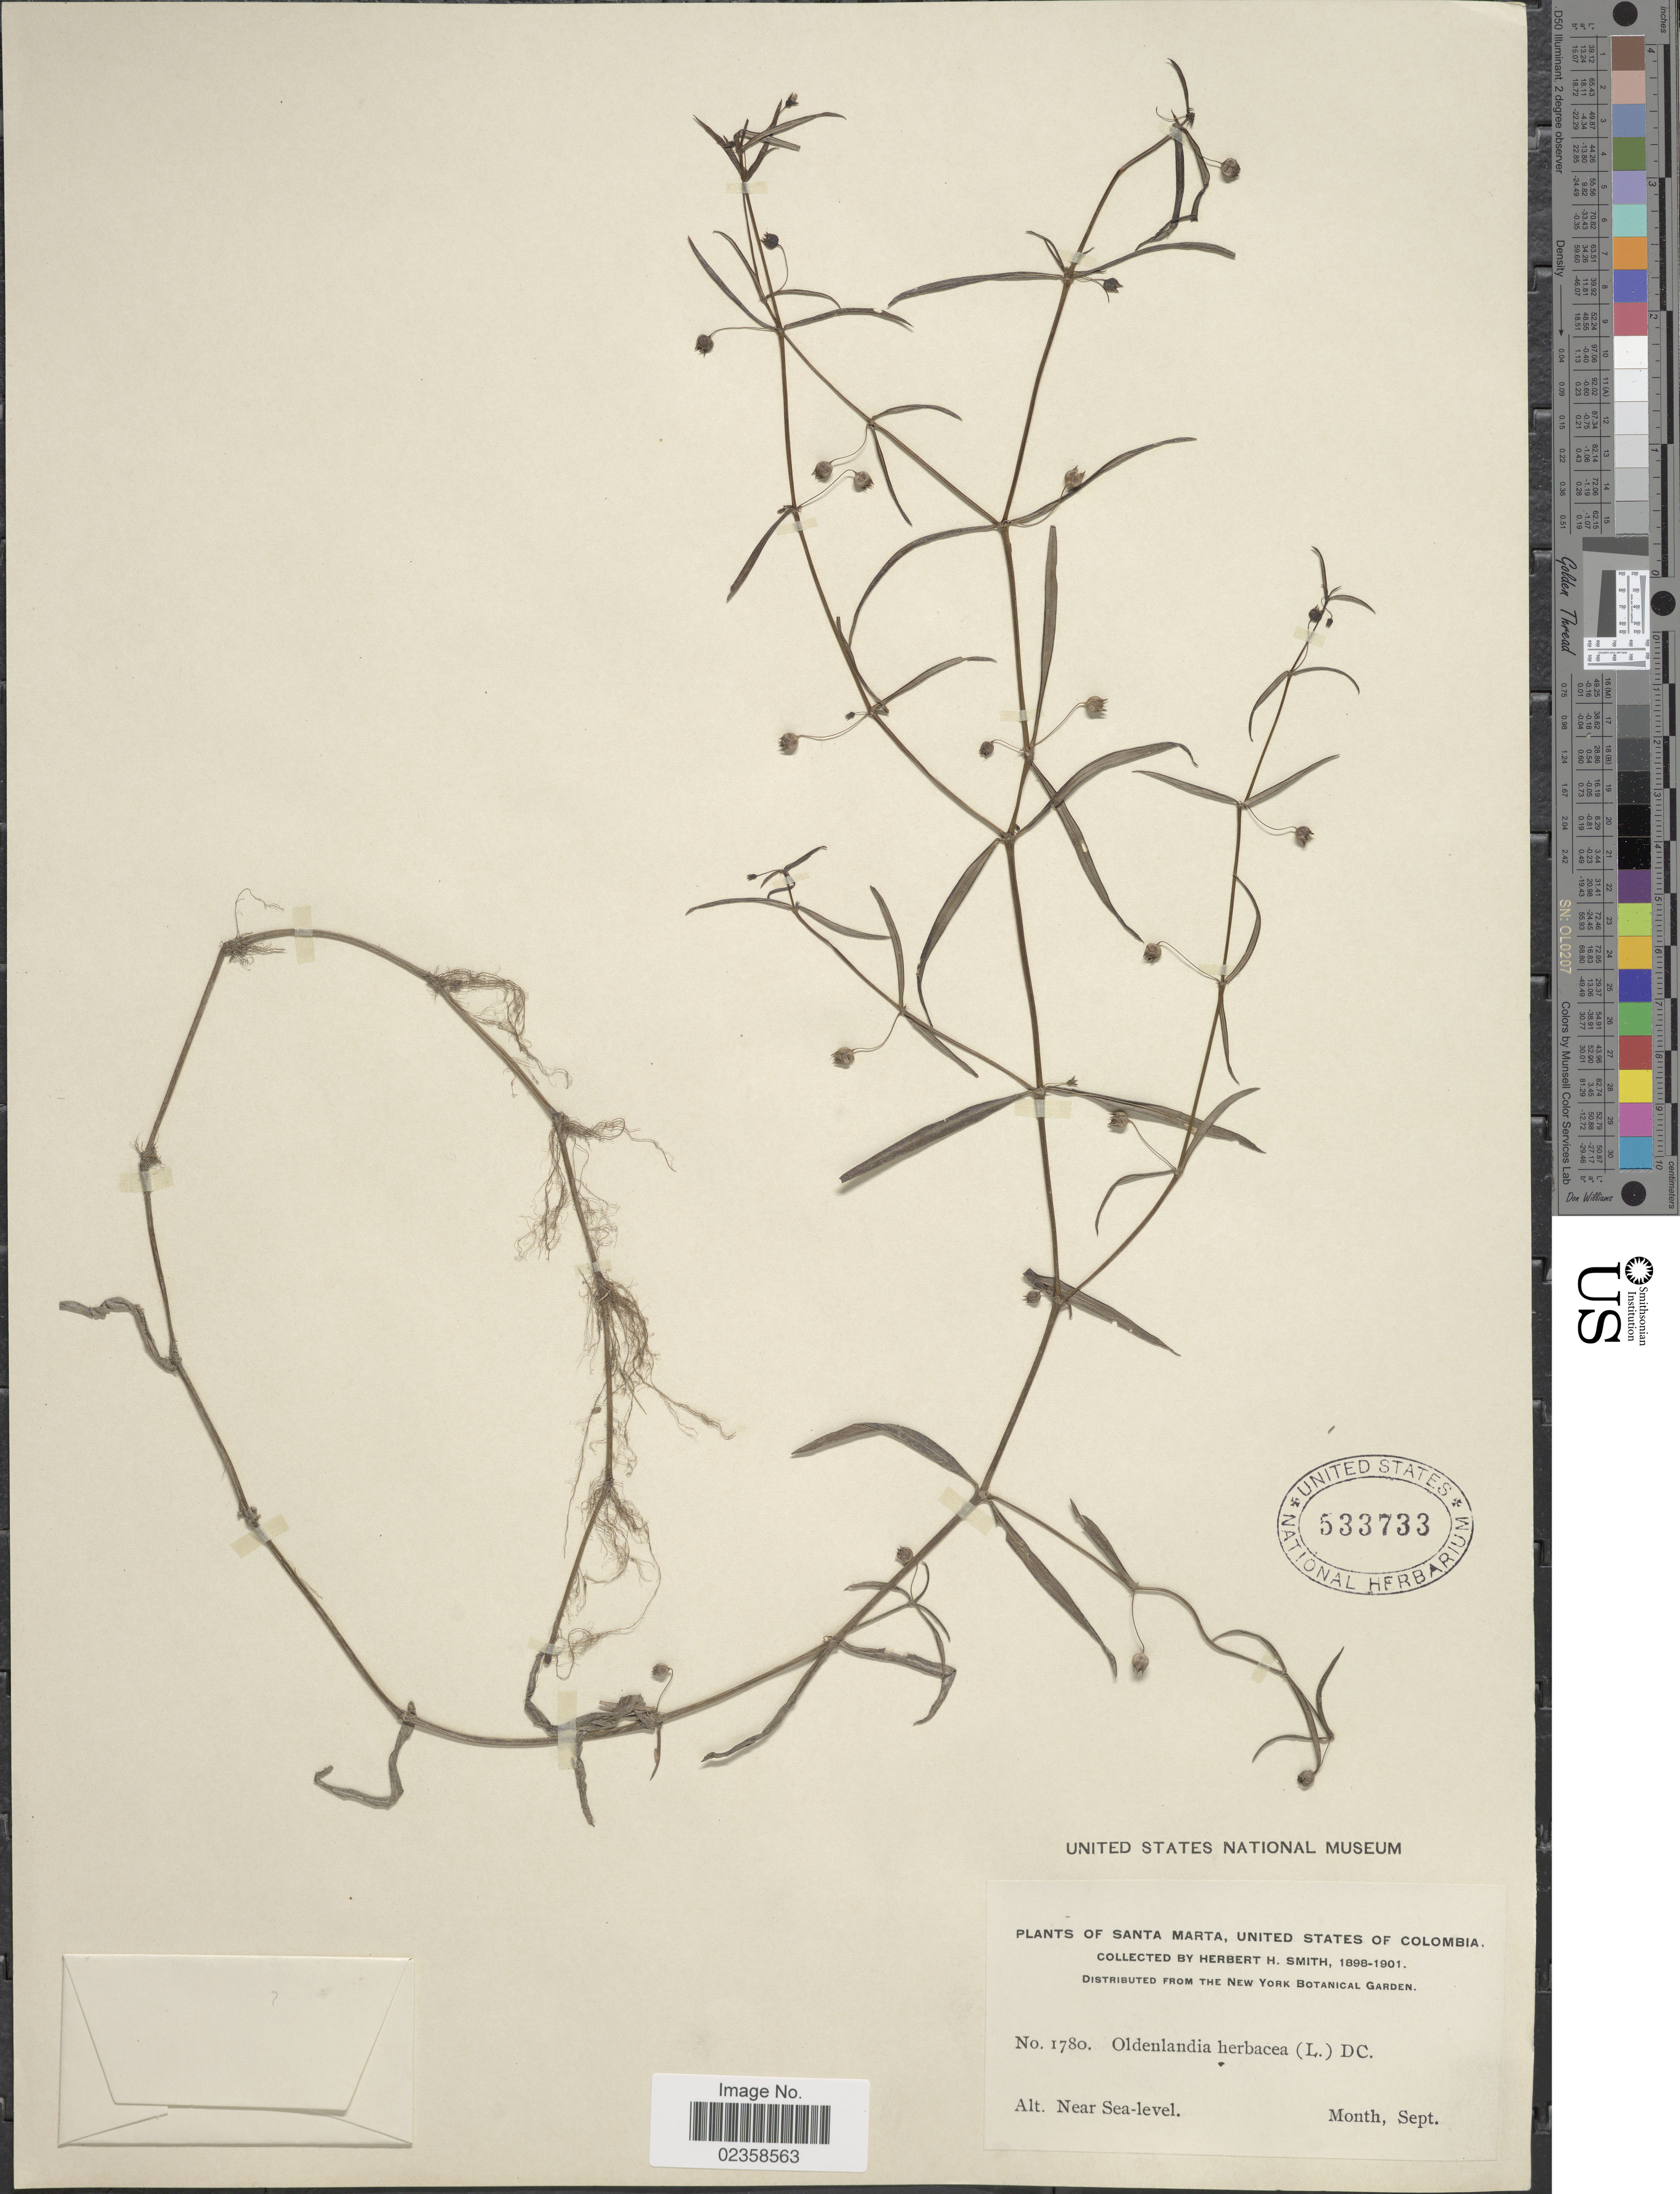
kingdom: Plantae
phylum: Tracheophyta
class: Magnoliopsida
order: Gentianales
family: Rubiaceae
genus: Oldenlandia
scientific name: Oldenlandia herbacea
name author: (L.) Roxb.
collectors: Herbert H. Smith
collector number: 1780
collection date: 1898-09/1901-09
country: Colombia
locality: Santa Marta, United States of Colombia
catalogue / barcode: US 53373